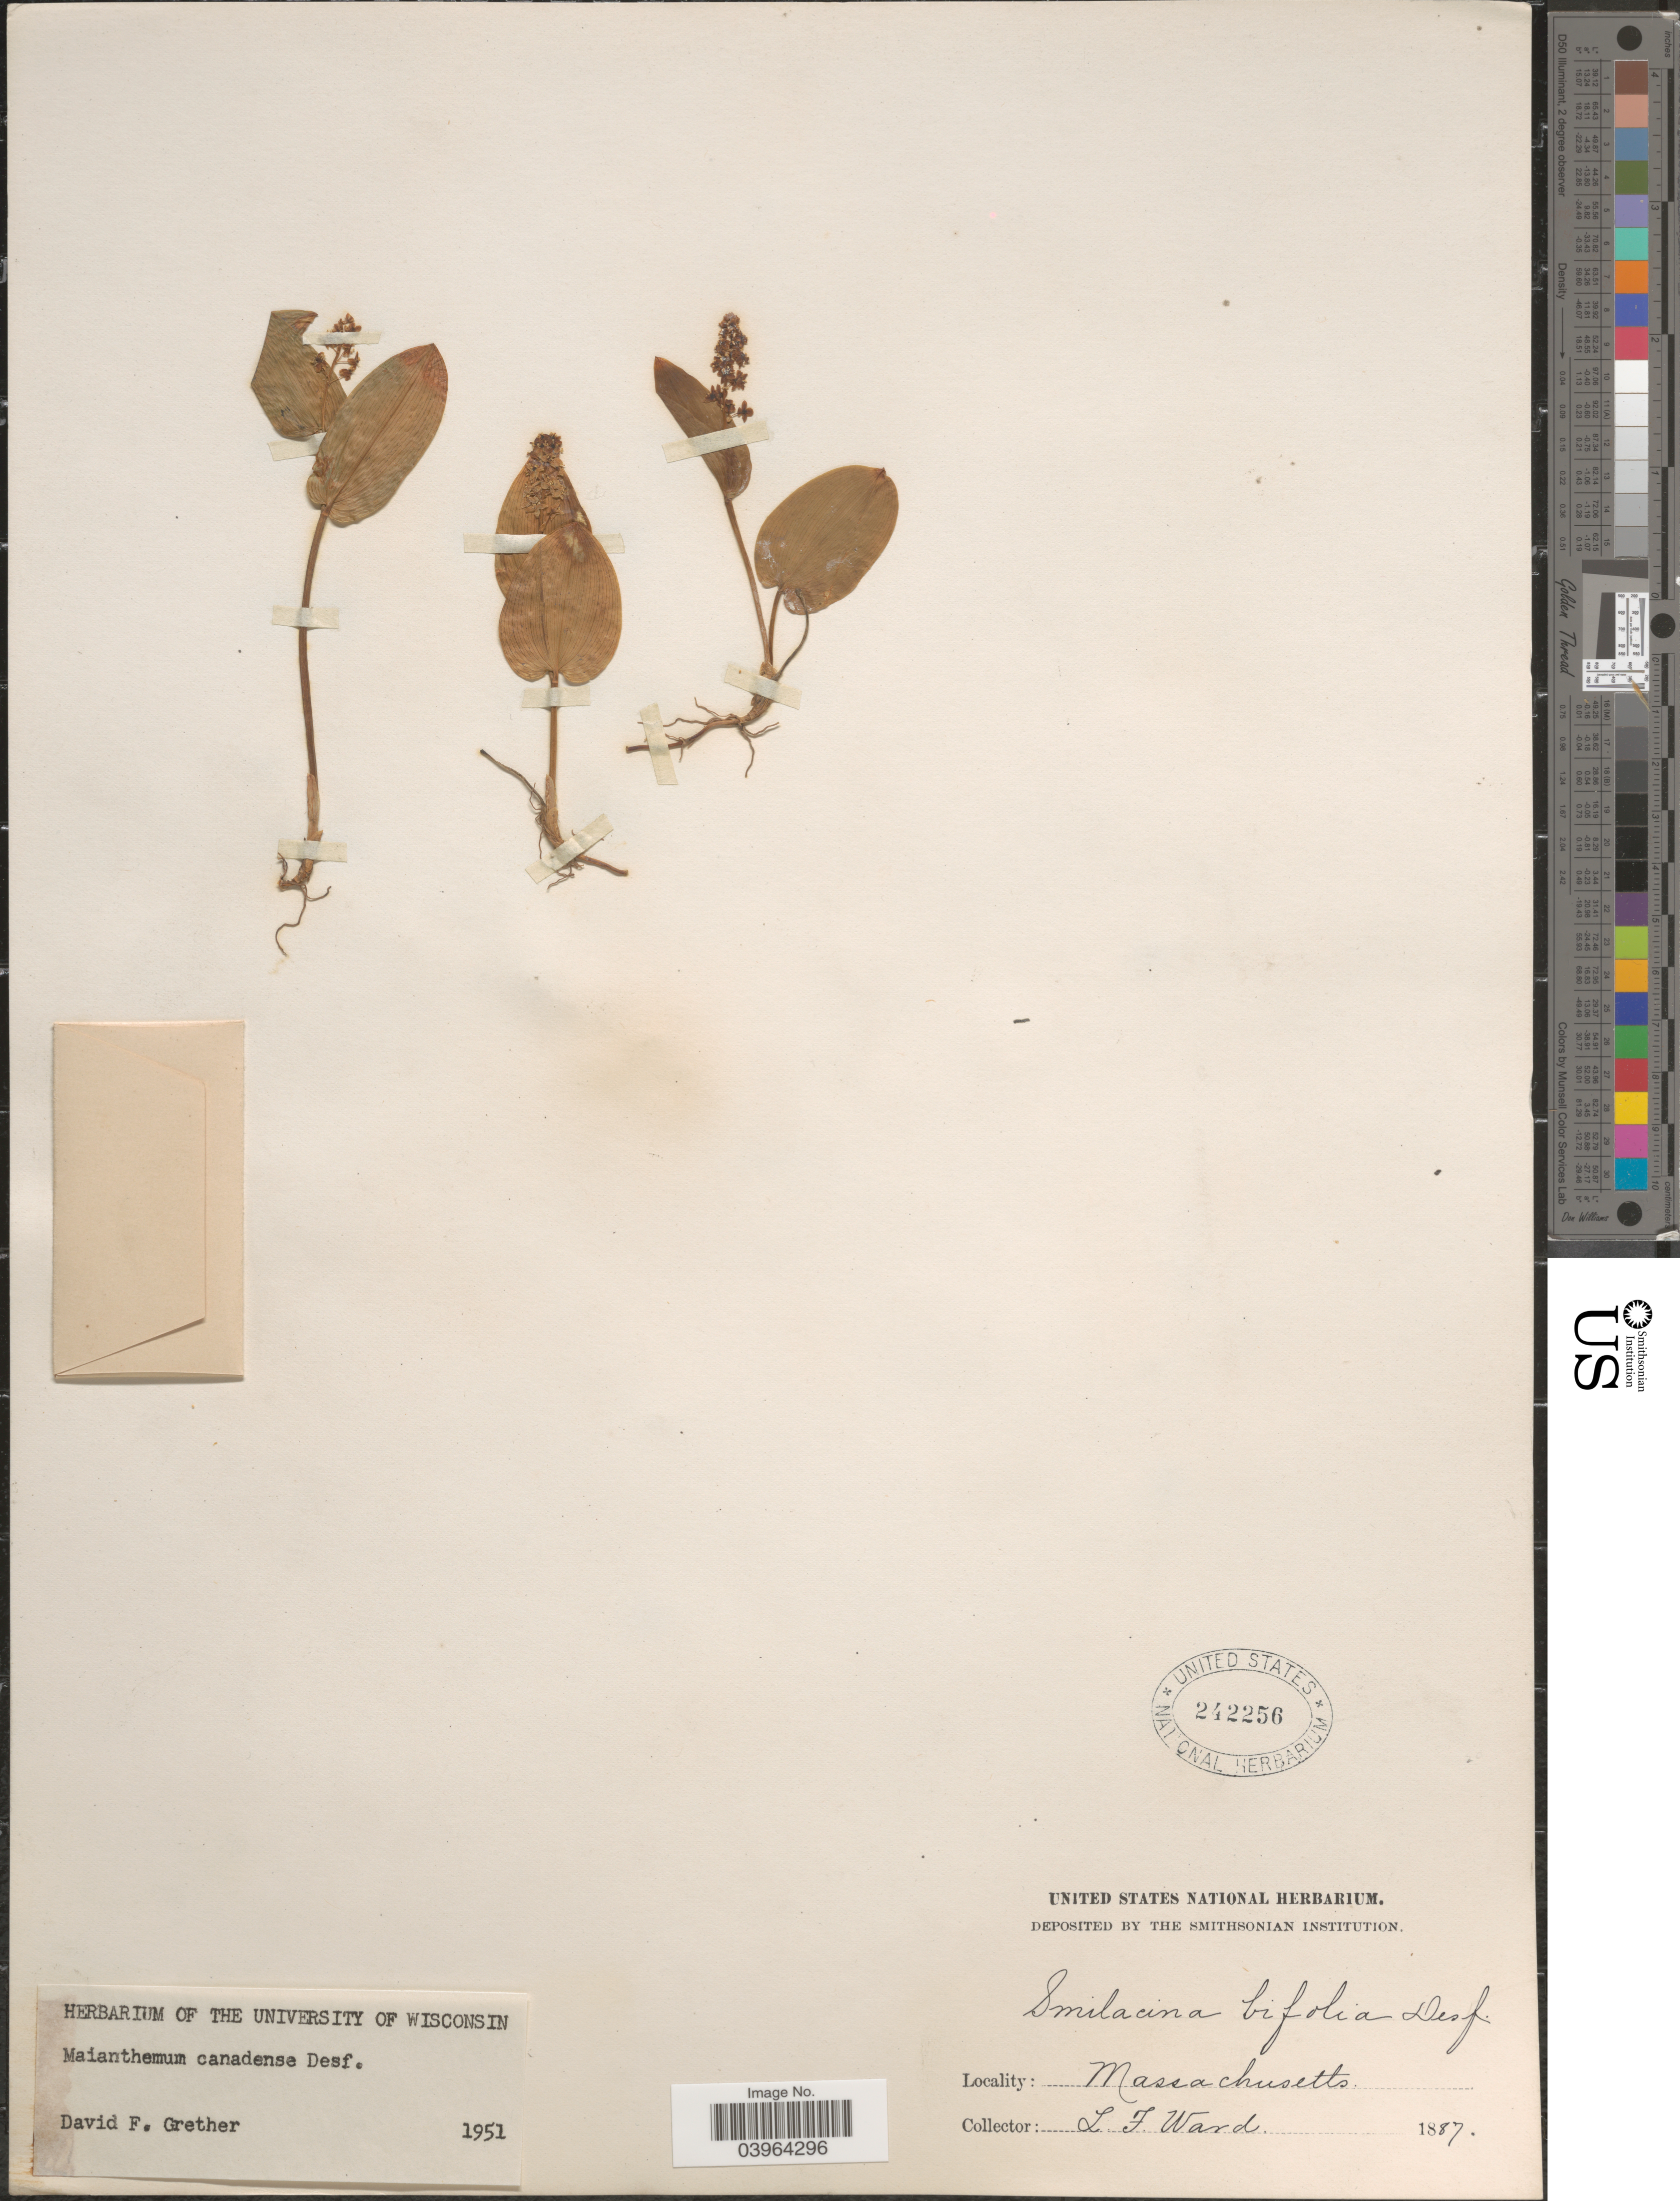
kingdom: Plantae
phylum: Tracheophyta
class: Liliopsida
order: Asparagales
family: Asparagaceae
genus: Maianthemum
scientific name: Maianthemum canadense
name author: Desf.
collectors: L. Ward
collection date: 1887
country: United States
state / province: Massachusetts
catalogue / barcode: US 242256